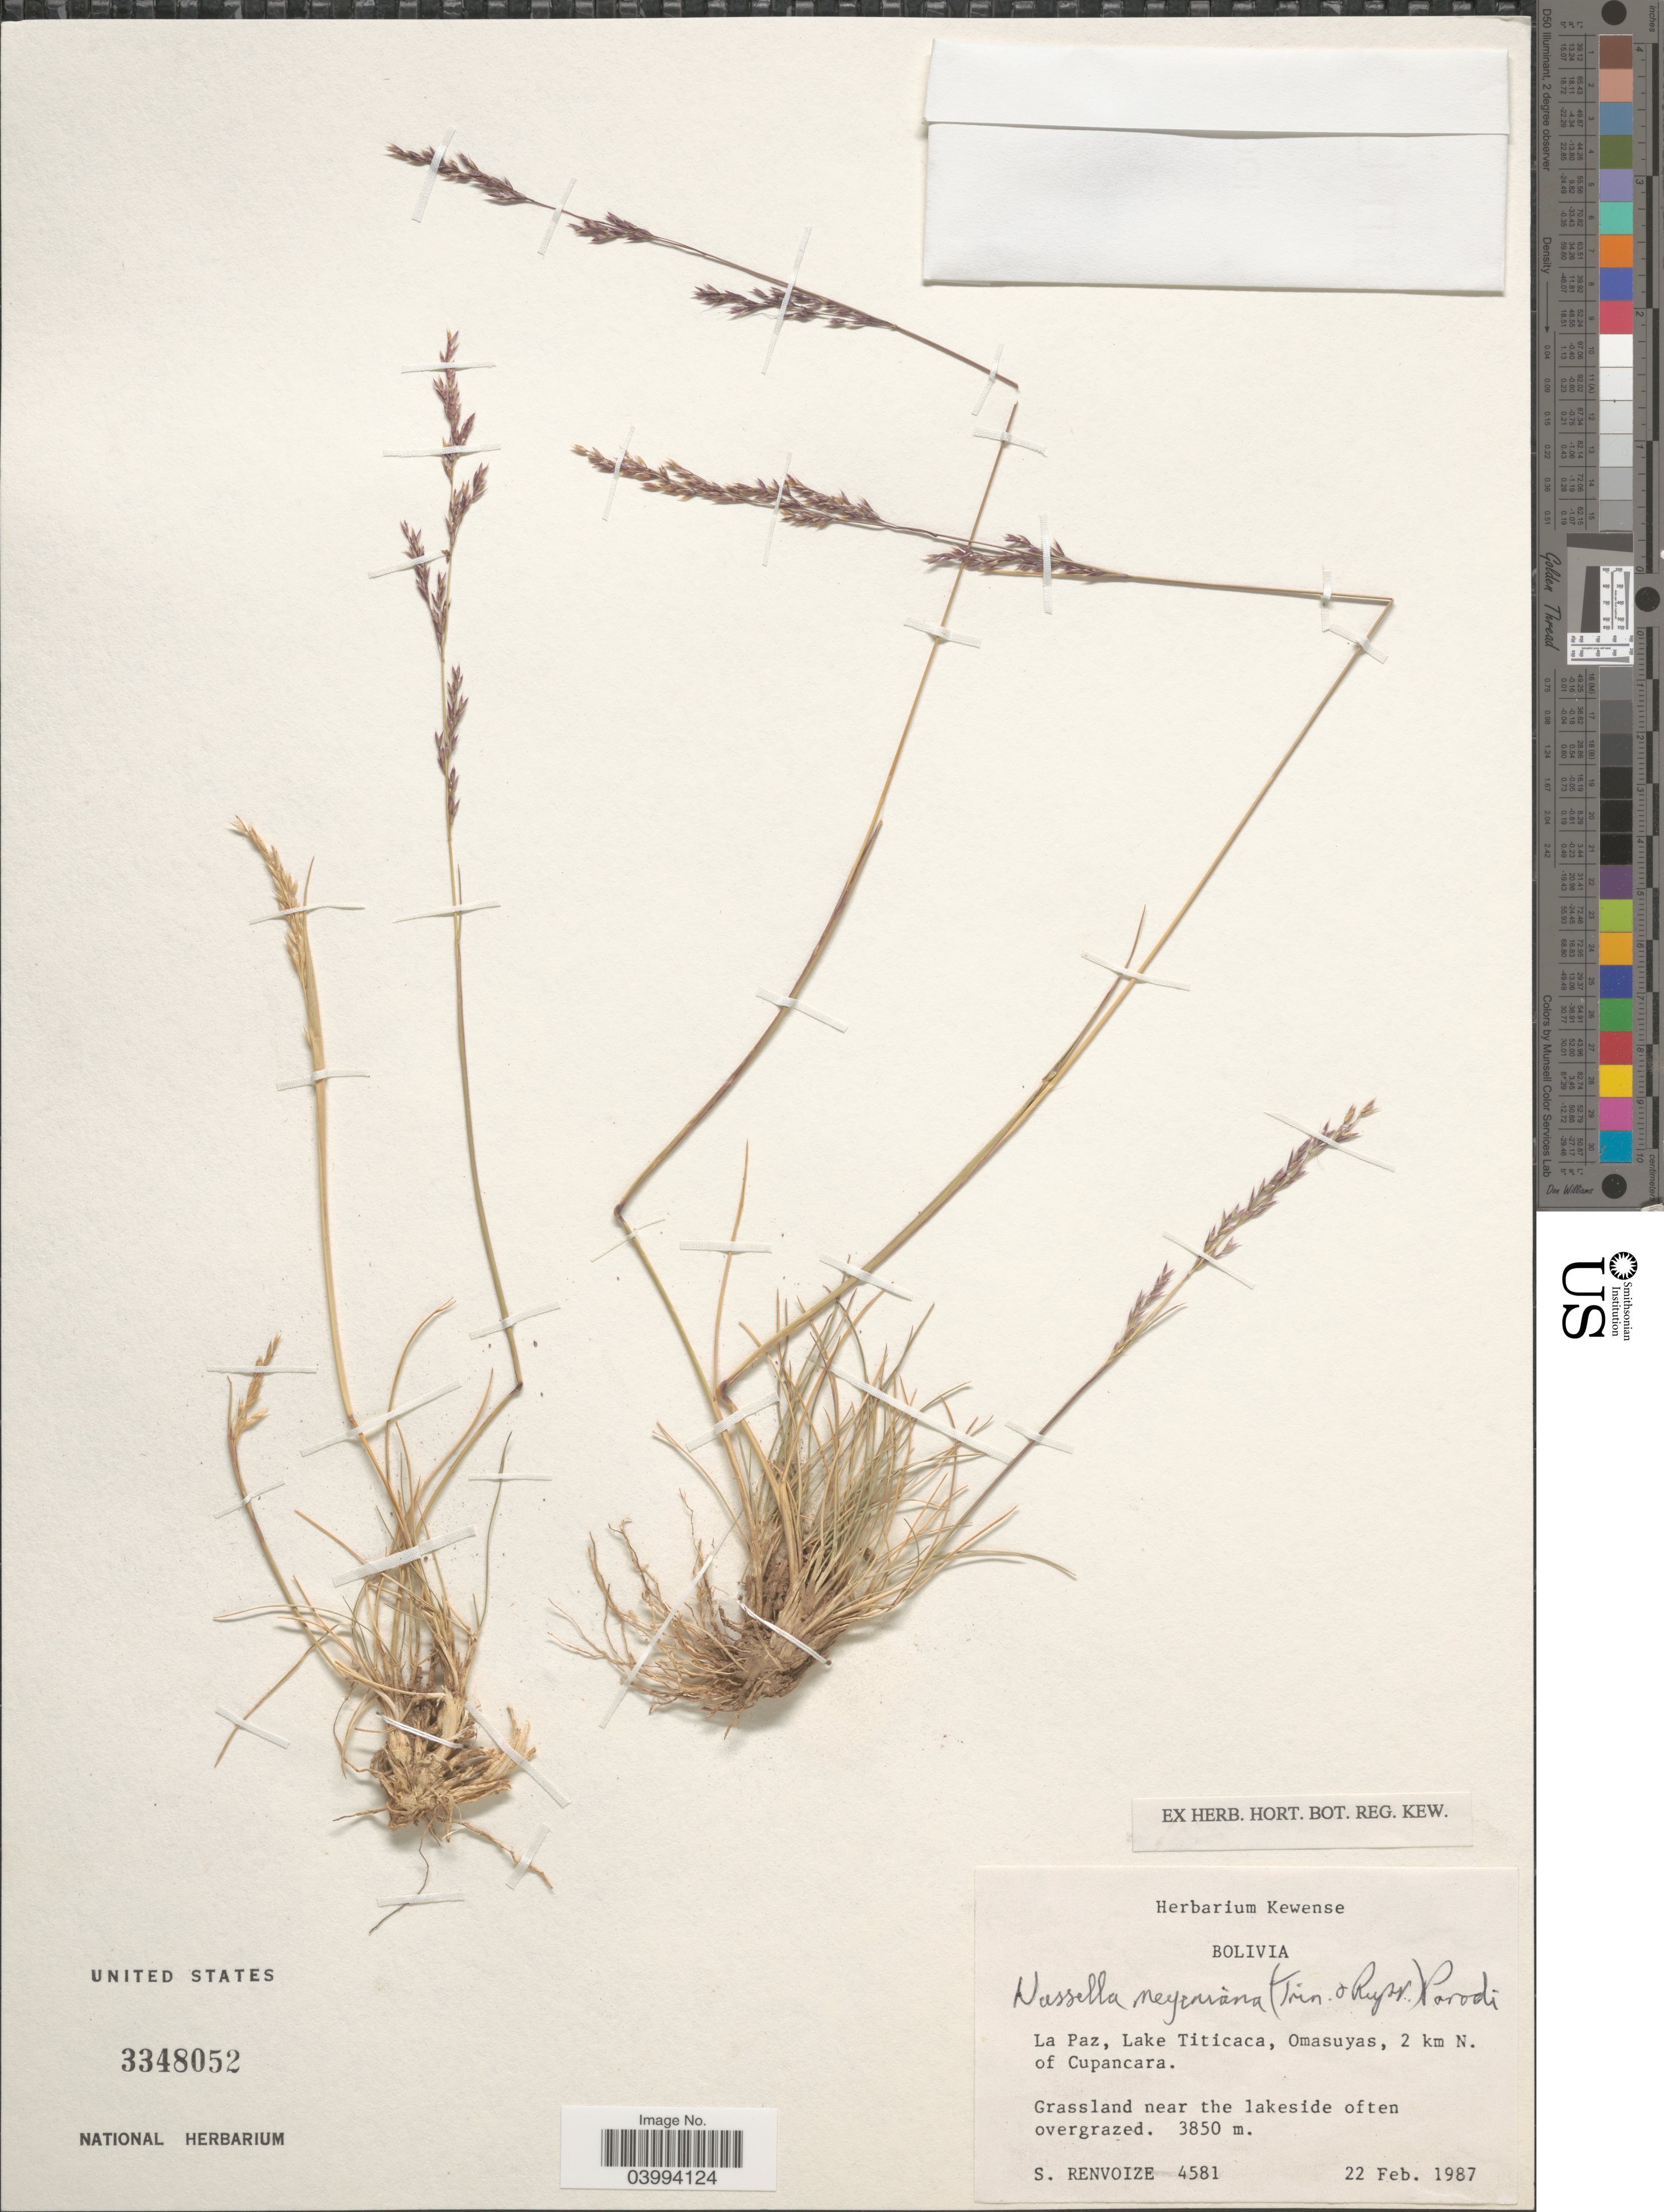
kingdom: Plantae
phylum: Tracheophyta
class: Liliopsida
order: Poales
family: Poaceae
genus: Nassella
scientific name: Nassella meyeniana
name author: (Trin. & Rupr.) Parodi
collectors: S. A. Renvoize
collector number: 4581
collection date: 1987-02-22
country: Bolivia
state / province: La Paz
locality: Lake Titicaca, Omasuyas, 2 km N. of Cupancara.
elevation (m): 3850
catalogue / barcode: US 3348052